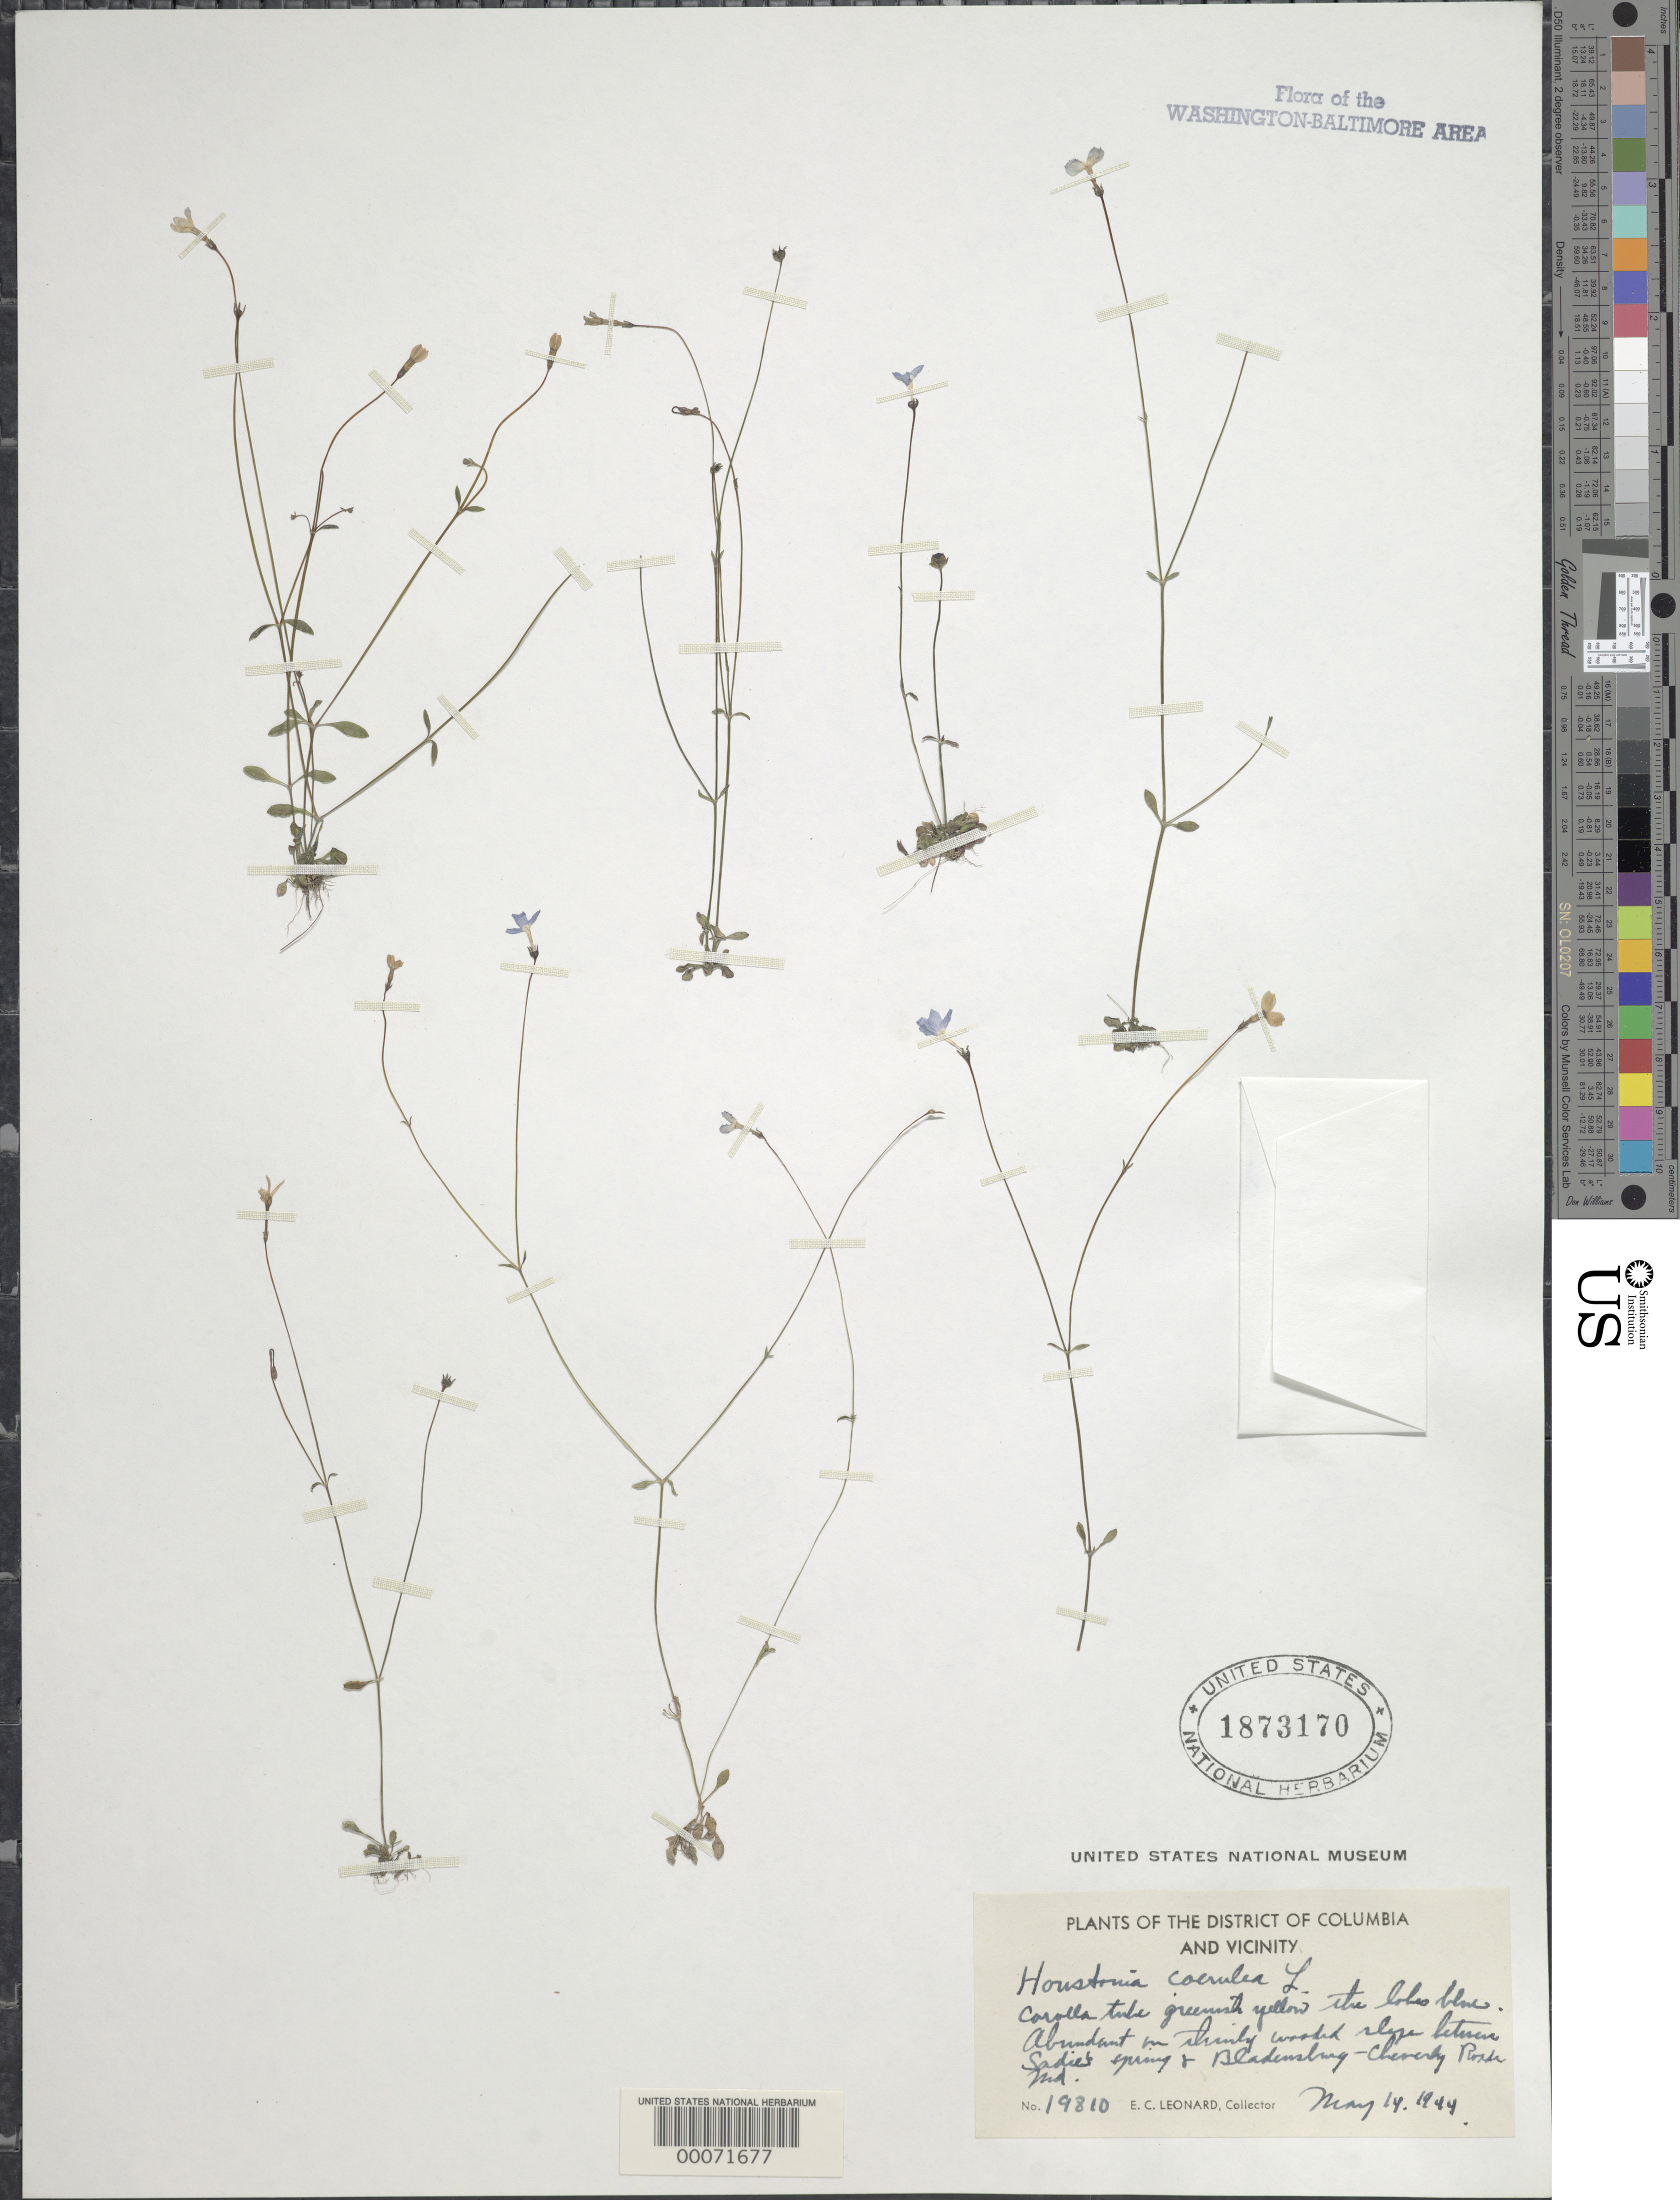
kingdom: Plantae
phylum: Tracheophyta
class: Magnoliopsida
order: Gentianales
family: Rubiaceae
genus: Houstonia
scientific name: Houstonia caerulea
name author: L.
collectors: E. C. Leonard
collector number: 19810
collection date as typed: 14 May 1944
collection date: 1944-05-14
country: United States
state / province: Maryland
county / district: Prince George's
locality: Bladensburg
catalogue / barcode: US 1873170